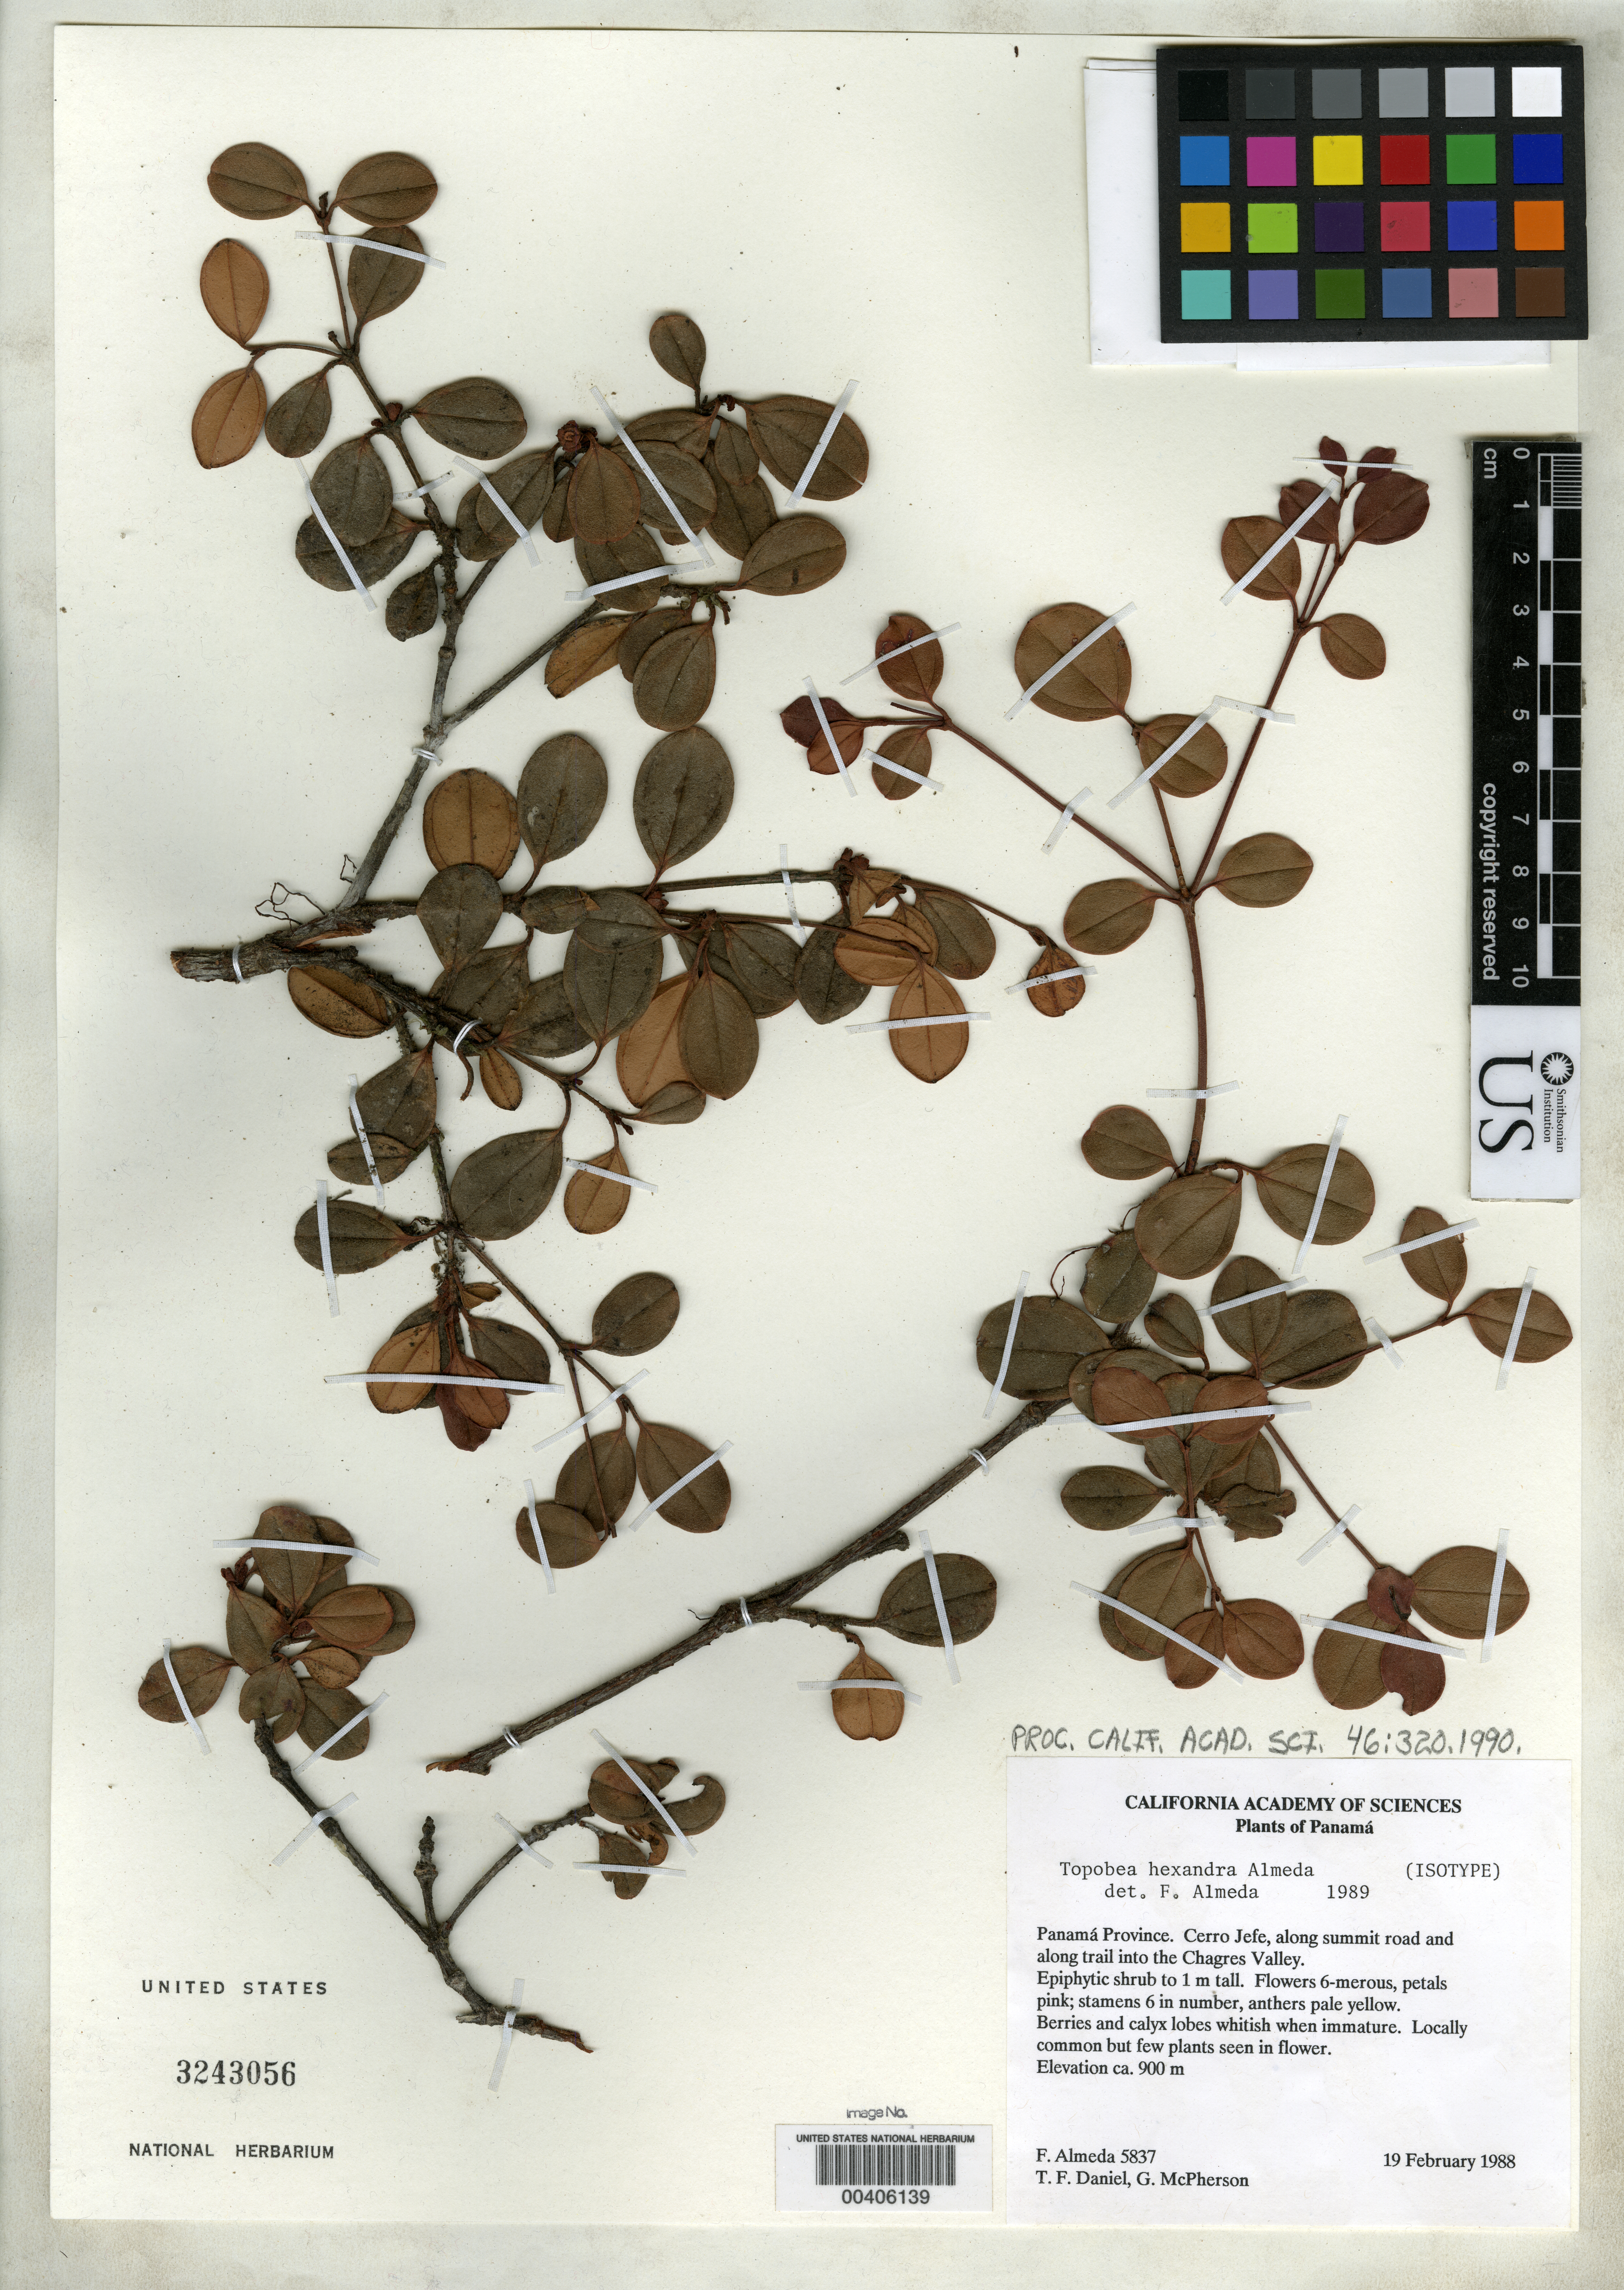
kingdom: Plantae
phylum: Tracheophyta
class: Magnoliopsida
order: Myrtales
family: Melastomataceae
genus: Topobea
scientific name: Topobea hexandra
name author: Almeda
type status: Isotype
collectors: F. Almeda, T. F. Daniel & G. D. McPherson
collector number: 5837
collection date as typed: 19 Feb 1988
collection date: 1988-02-19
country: Panama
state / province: Panamá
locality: Cerro Jefe, along summit road & along Trail into Chagres Valley.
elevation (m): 900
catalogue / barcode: US 3243056